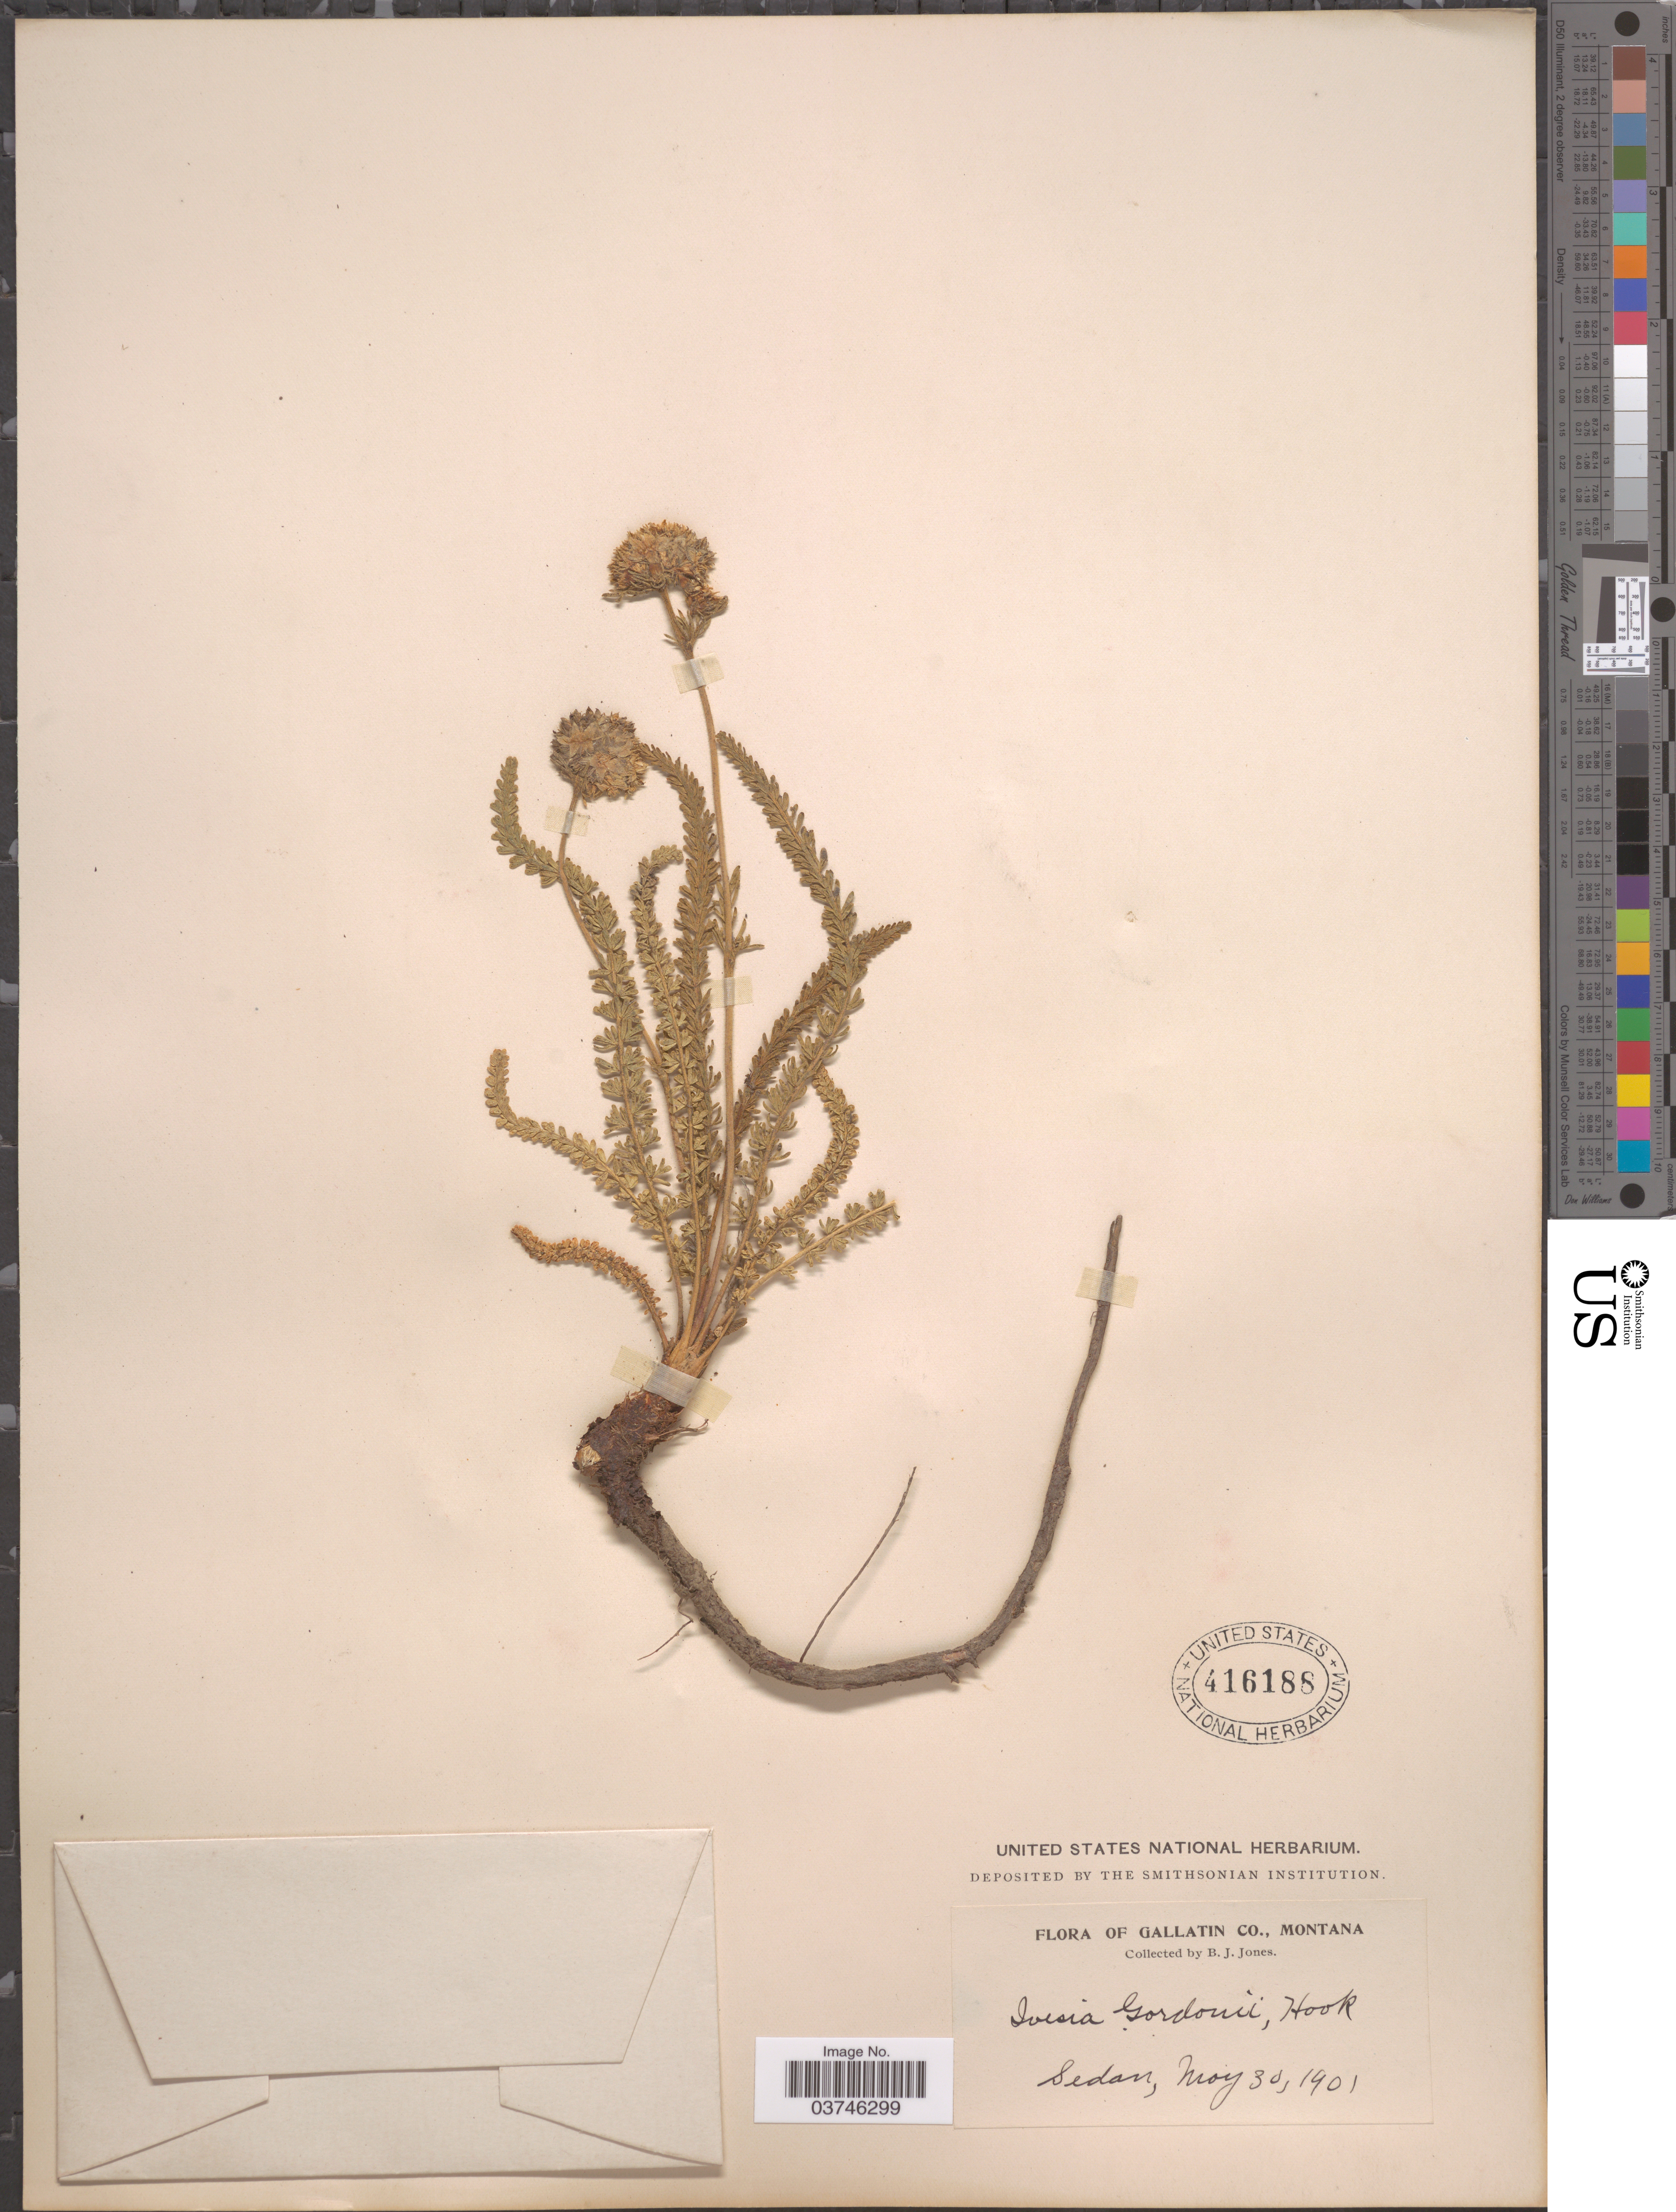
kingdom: Plantae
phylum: Tracheophyta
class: Magnoliopsida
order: Rosales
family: Rosaceae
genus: Potentilla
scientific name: Potentilla gordonii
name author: (Hook.) Greene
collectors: B. Jones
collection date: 1901-05-30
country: United States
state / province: Montana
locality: Gallatin Co. Sedan.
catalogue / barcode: US 416188